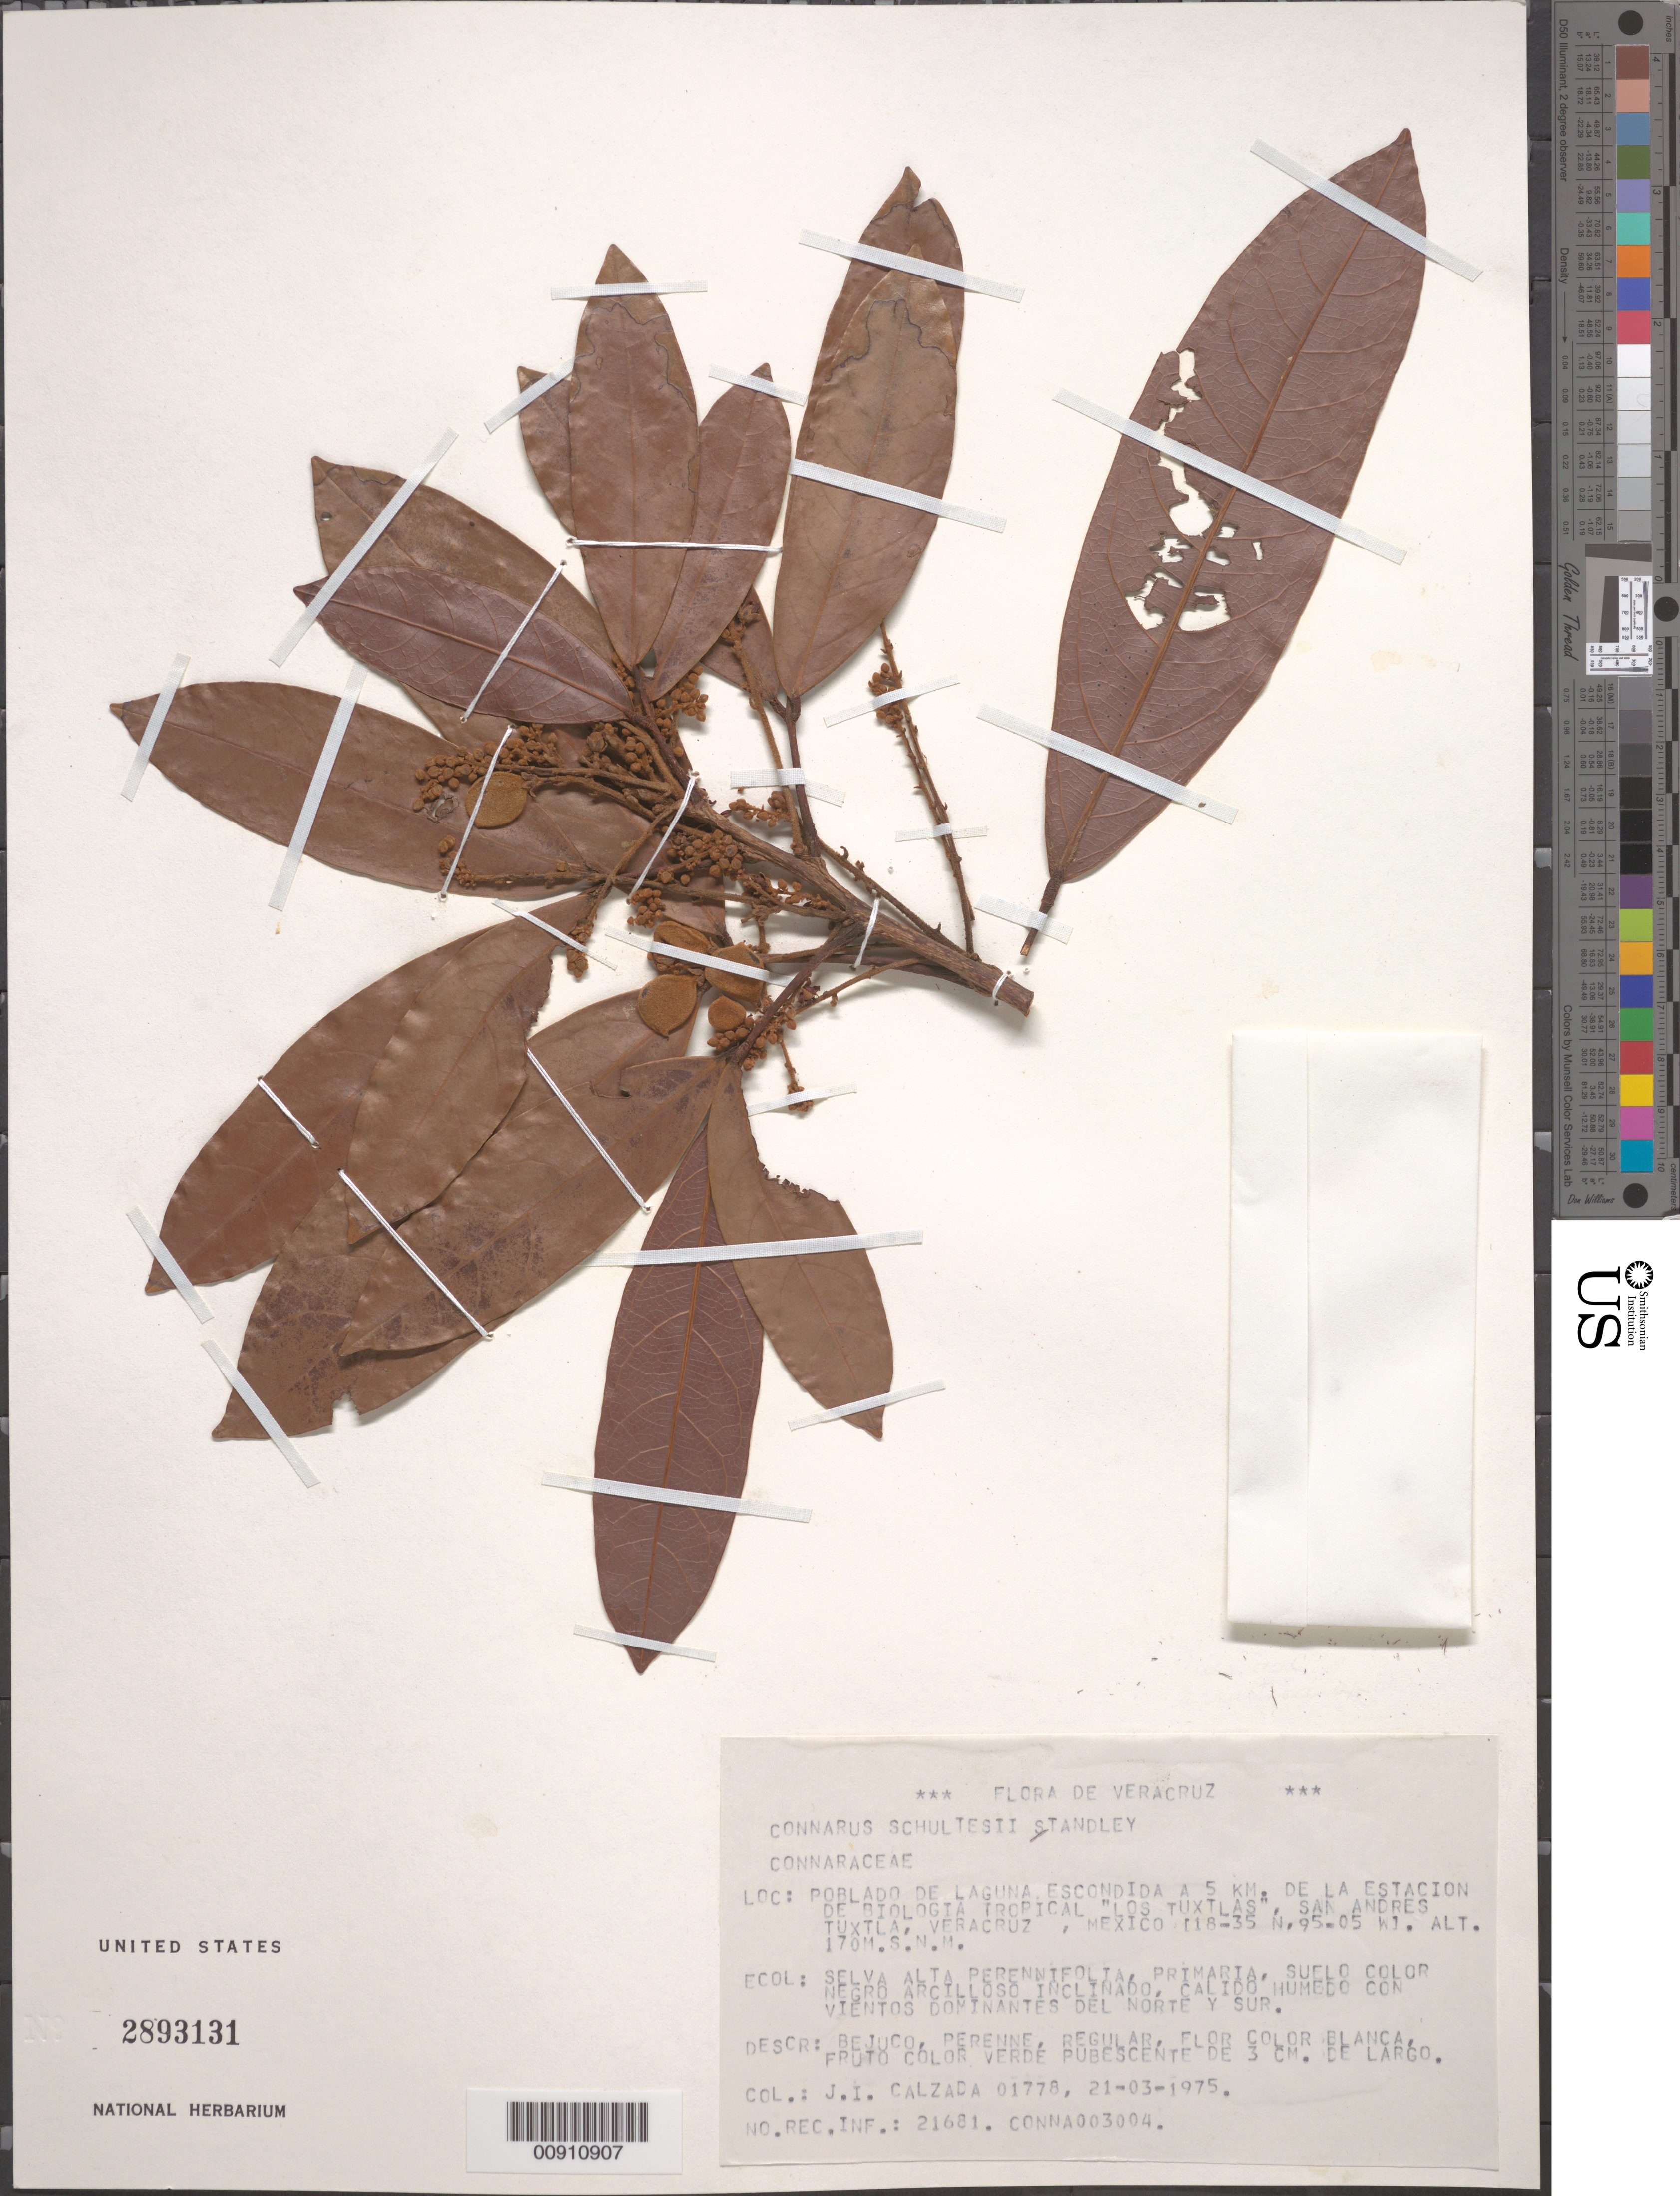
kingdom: Plantae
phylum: Tracheophyta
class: Magnoliopsida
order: Oxalidales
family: Connaraceae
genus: Connarus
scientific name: Connarus schultesii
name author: Standl.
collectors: J. I. Calzada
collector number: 01778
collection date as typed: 21 Mar 1975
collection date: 1975-03-21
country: Mexico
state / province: Veracruz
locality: Poblado de Laguna Escondida a 5 km de la Estación Biológica Tropical "Los Tuxtlas", San Andrés Tuxtla, Veracruz.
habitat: Selva alta perennifolia, primaria, suleo color negro arcilloso inclinado, calido húmedo con vientos dominantes del norte y sur.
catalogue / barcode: US 2893131